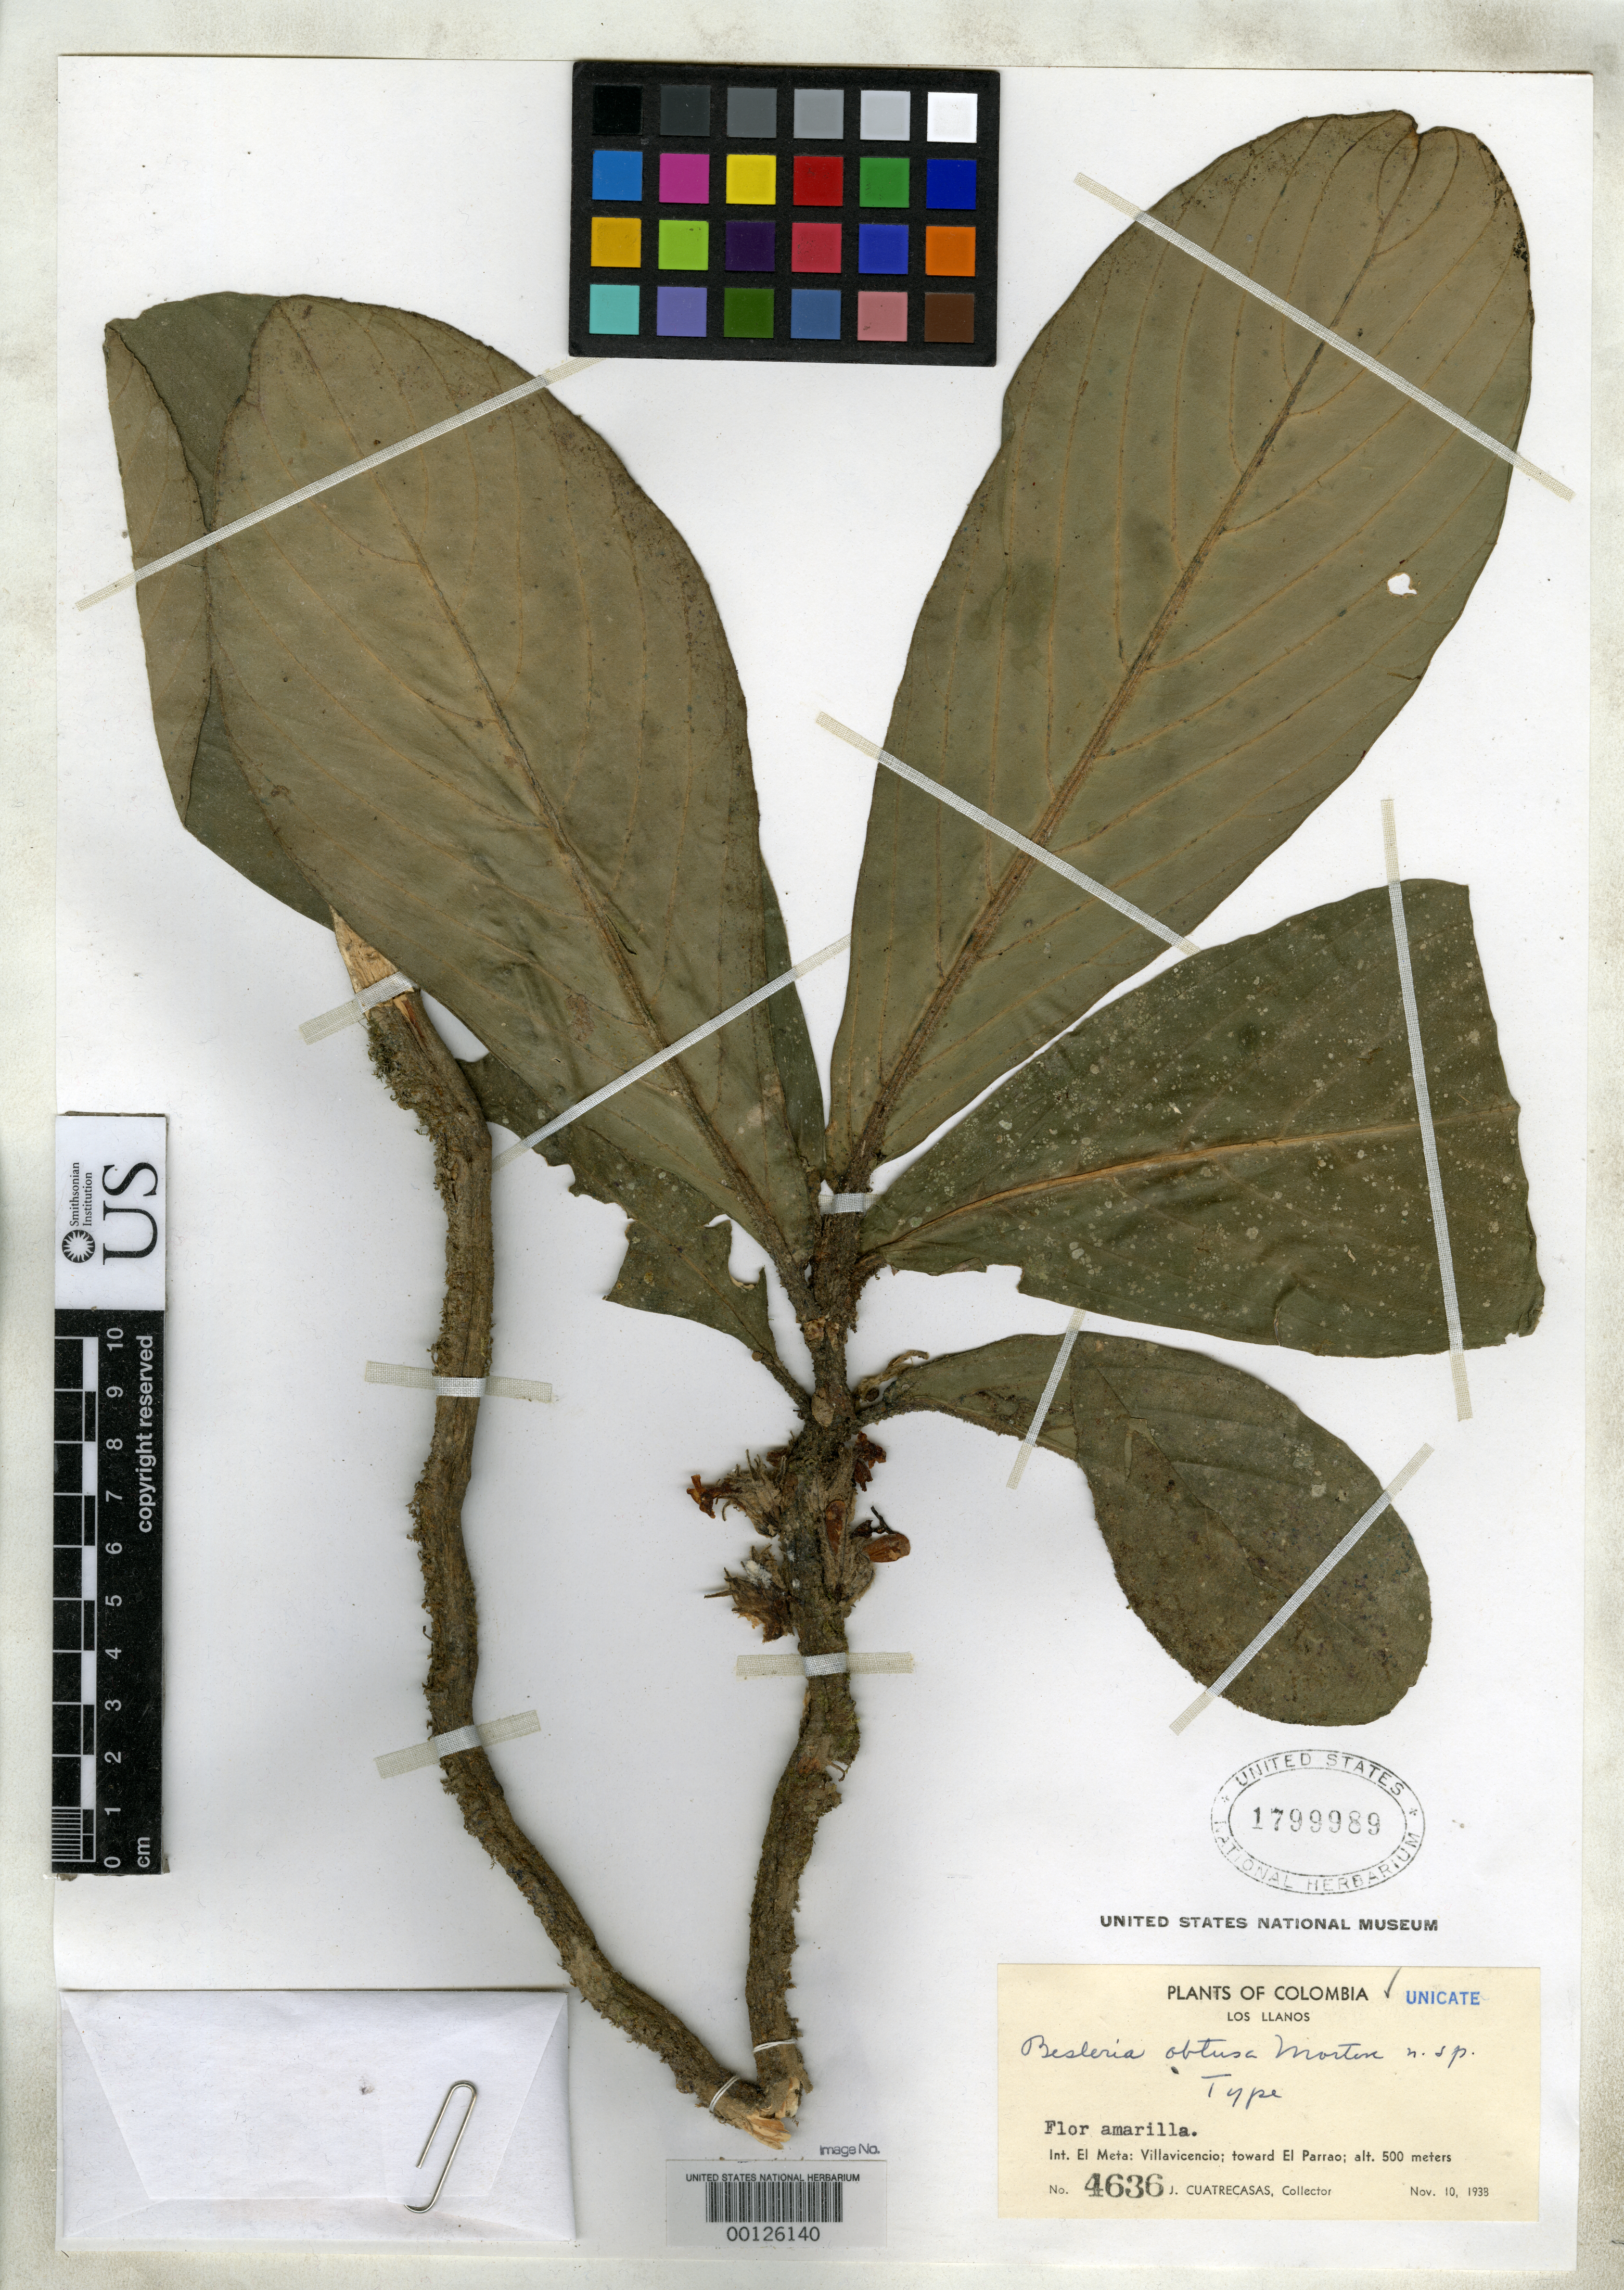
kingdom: Plantae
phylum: Tracheophyta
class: Magnoliopsida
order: Lamiales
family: Gesneriaceae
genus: Besleria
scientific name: Besleria obtusa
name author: C.V. Morton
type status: Holotype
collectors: J. Cuatrecasas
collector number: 4636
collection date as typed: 10 Nov 1938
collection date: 1938-11-10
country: Colombia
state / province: Meta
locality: Villa Vicencia toward El Parrao.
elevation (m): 500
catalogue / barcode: US 1799989